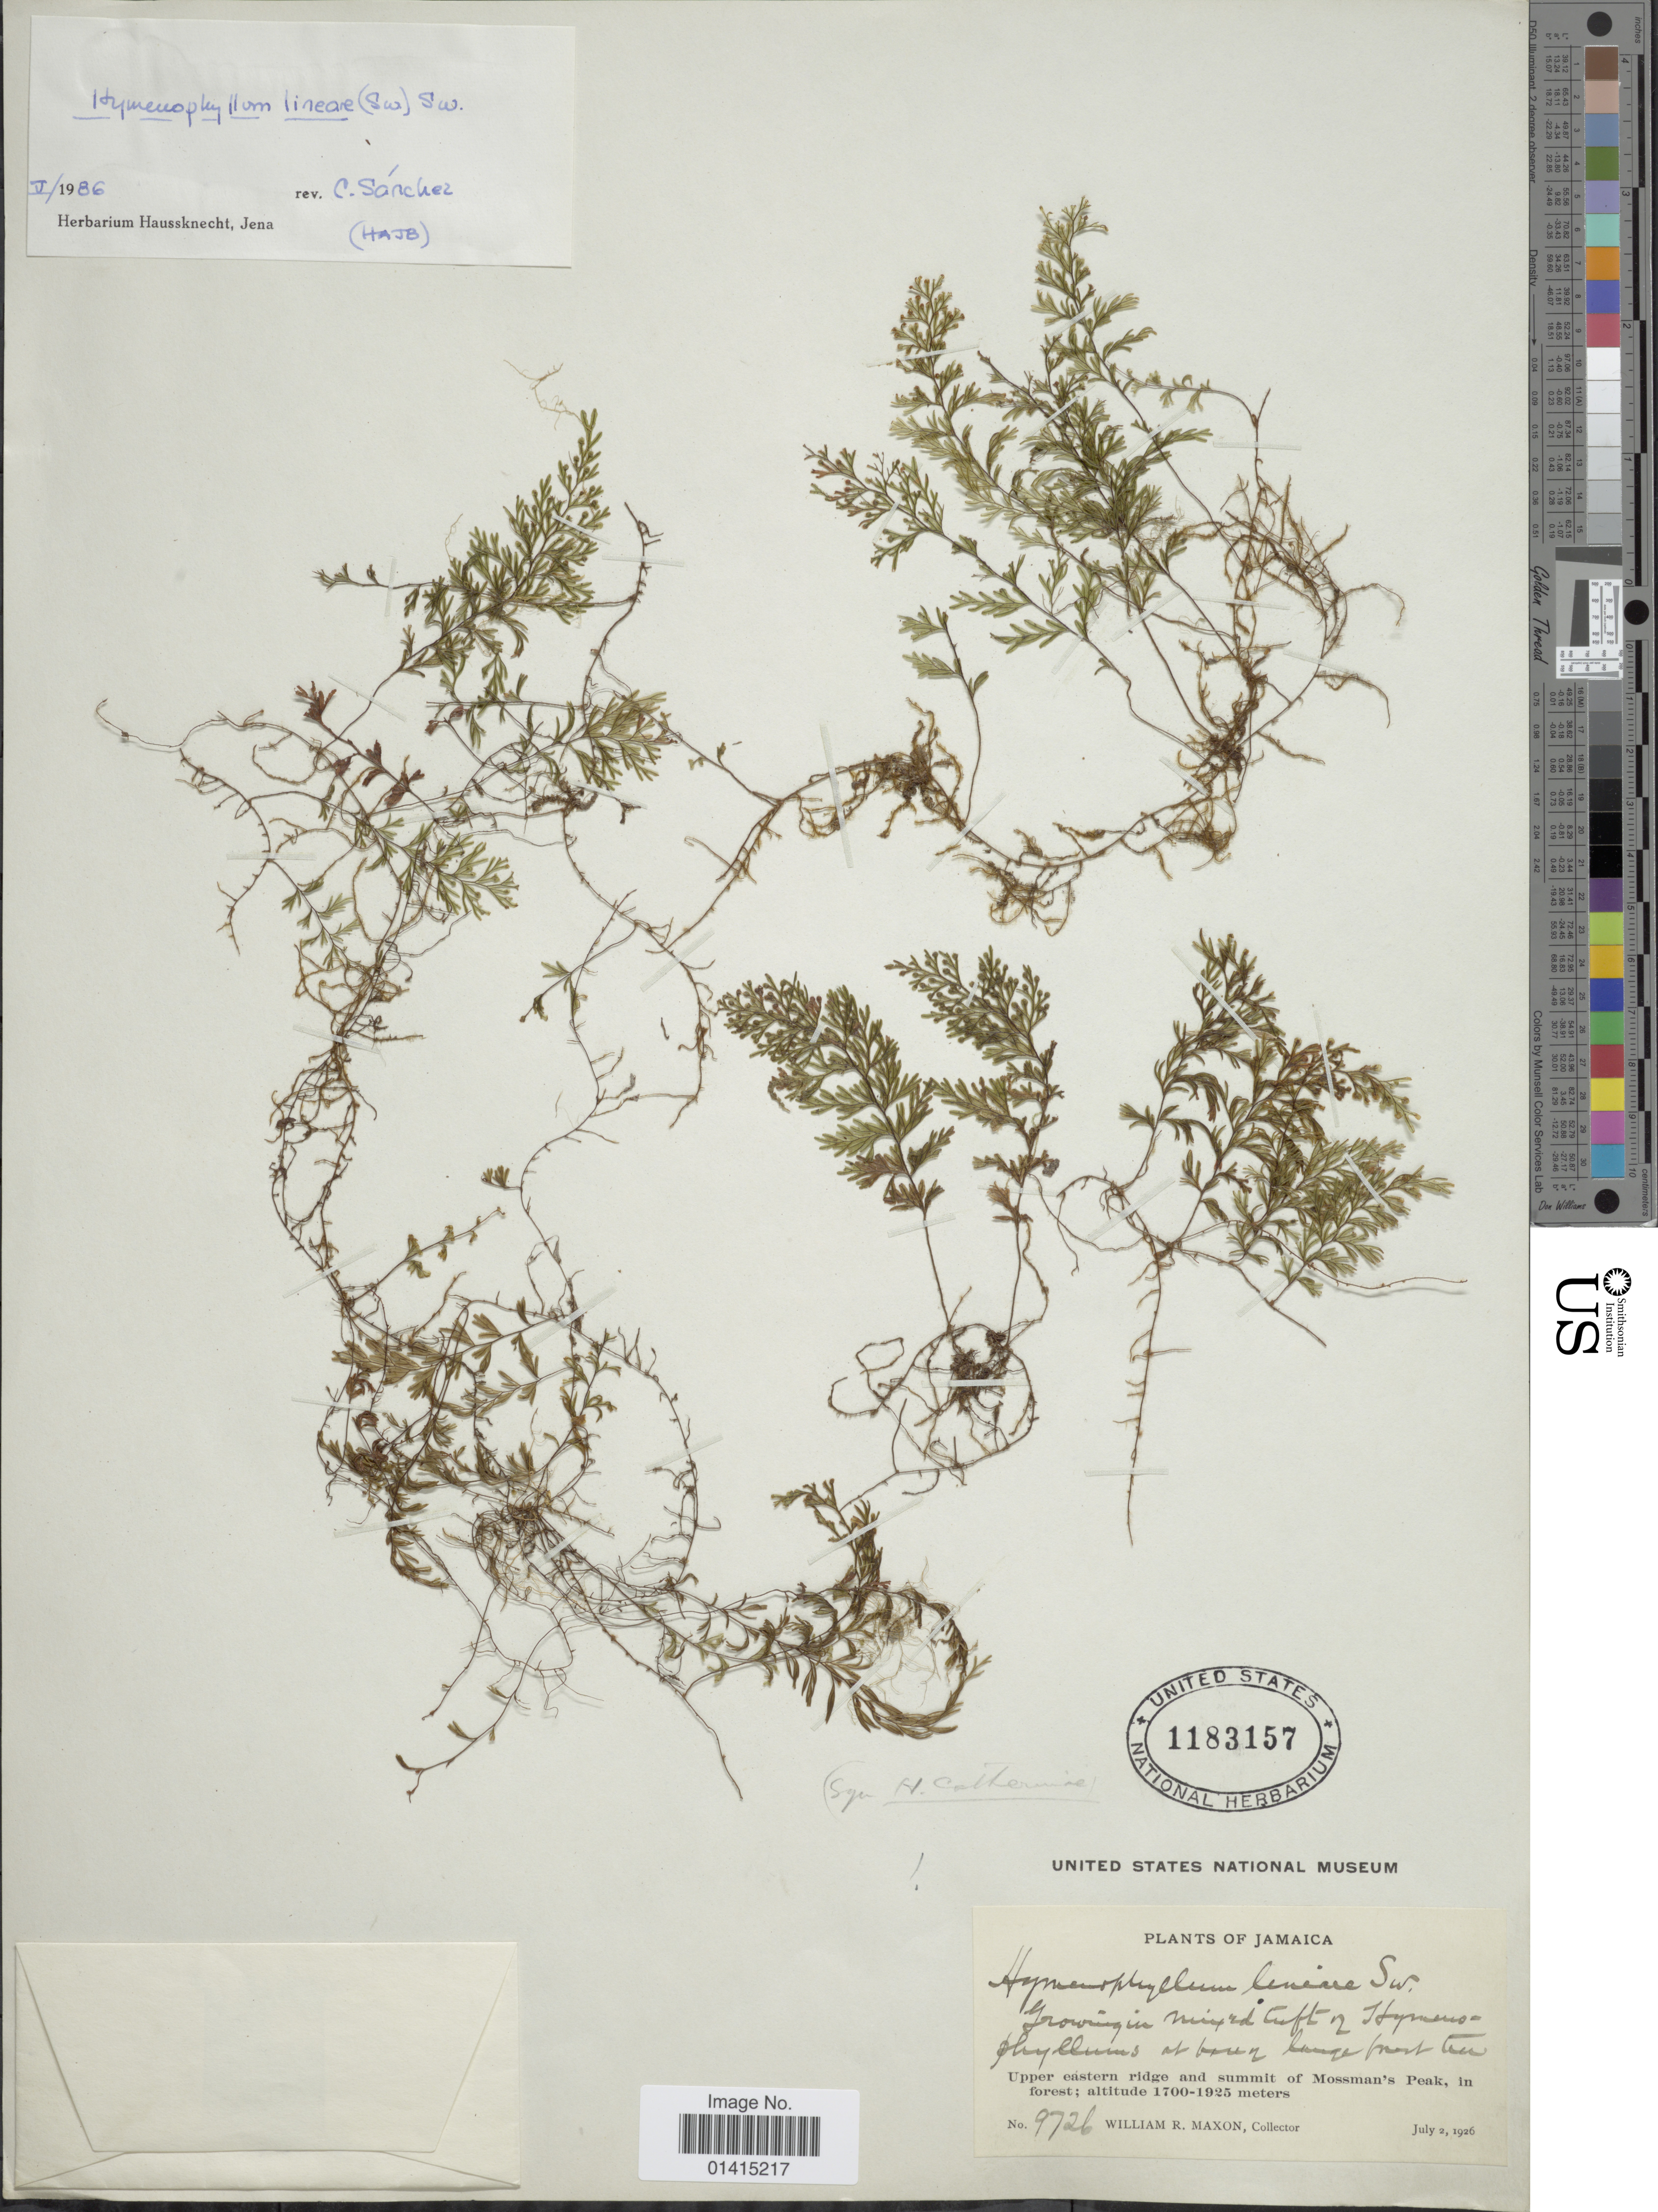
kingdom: Plantae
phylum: Tracheophyta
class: Polypodiopsida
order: Hymenophyllales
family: Hymenophyllaceae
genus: Hymenophyllum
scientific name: Hymenophyllum lineare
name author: (Sw.) Sw.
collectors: W. R. Maxon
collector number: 9726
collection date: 1926-07-02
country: Jamaica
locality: Upper eastern ridge and summit of Mossman's Peak, in forest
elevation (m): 1700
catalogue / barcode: US 1183157